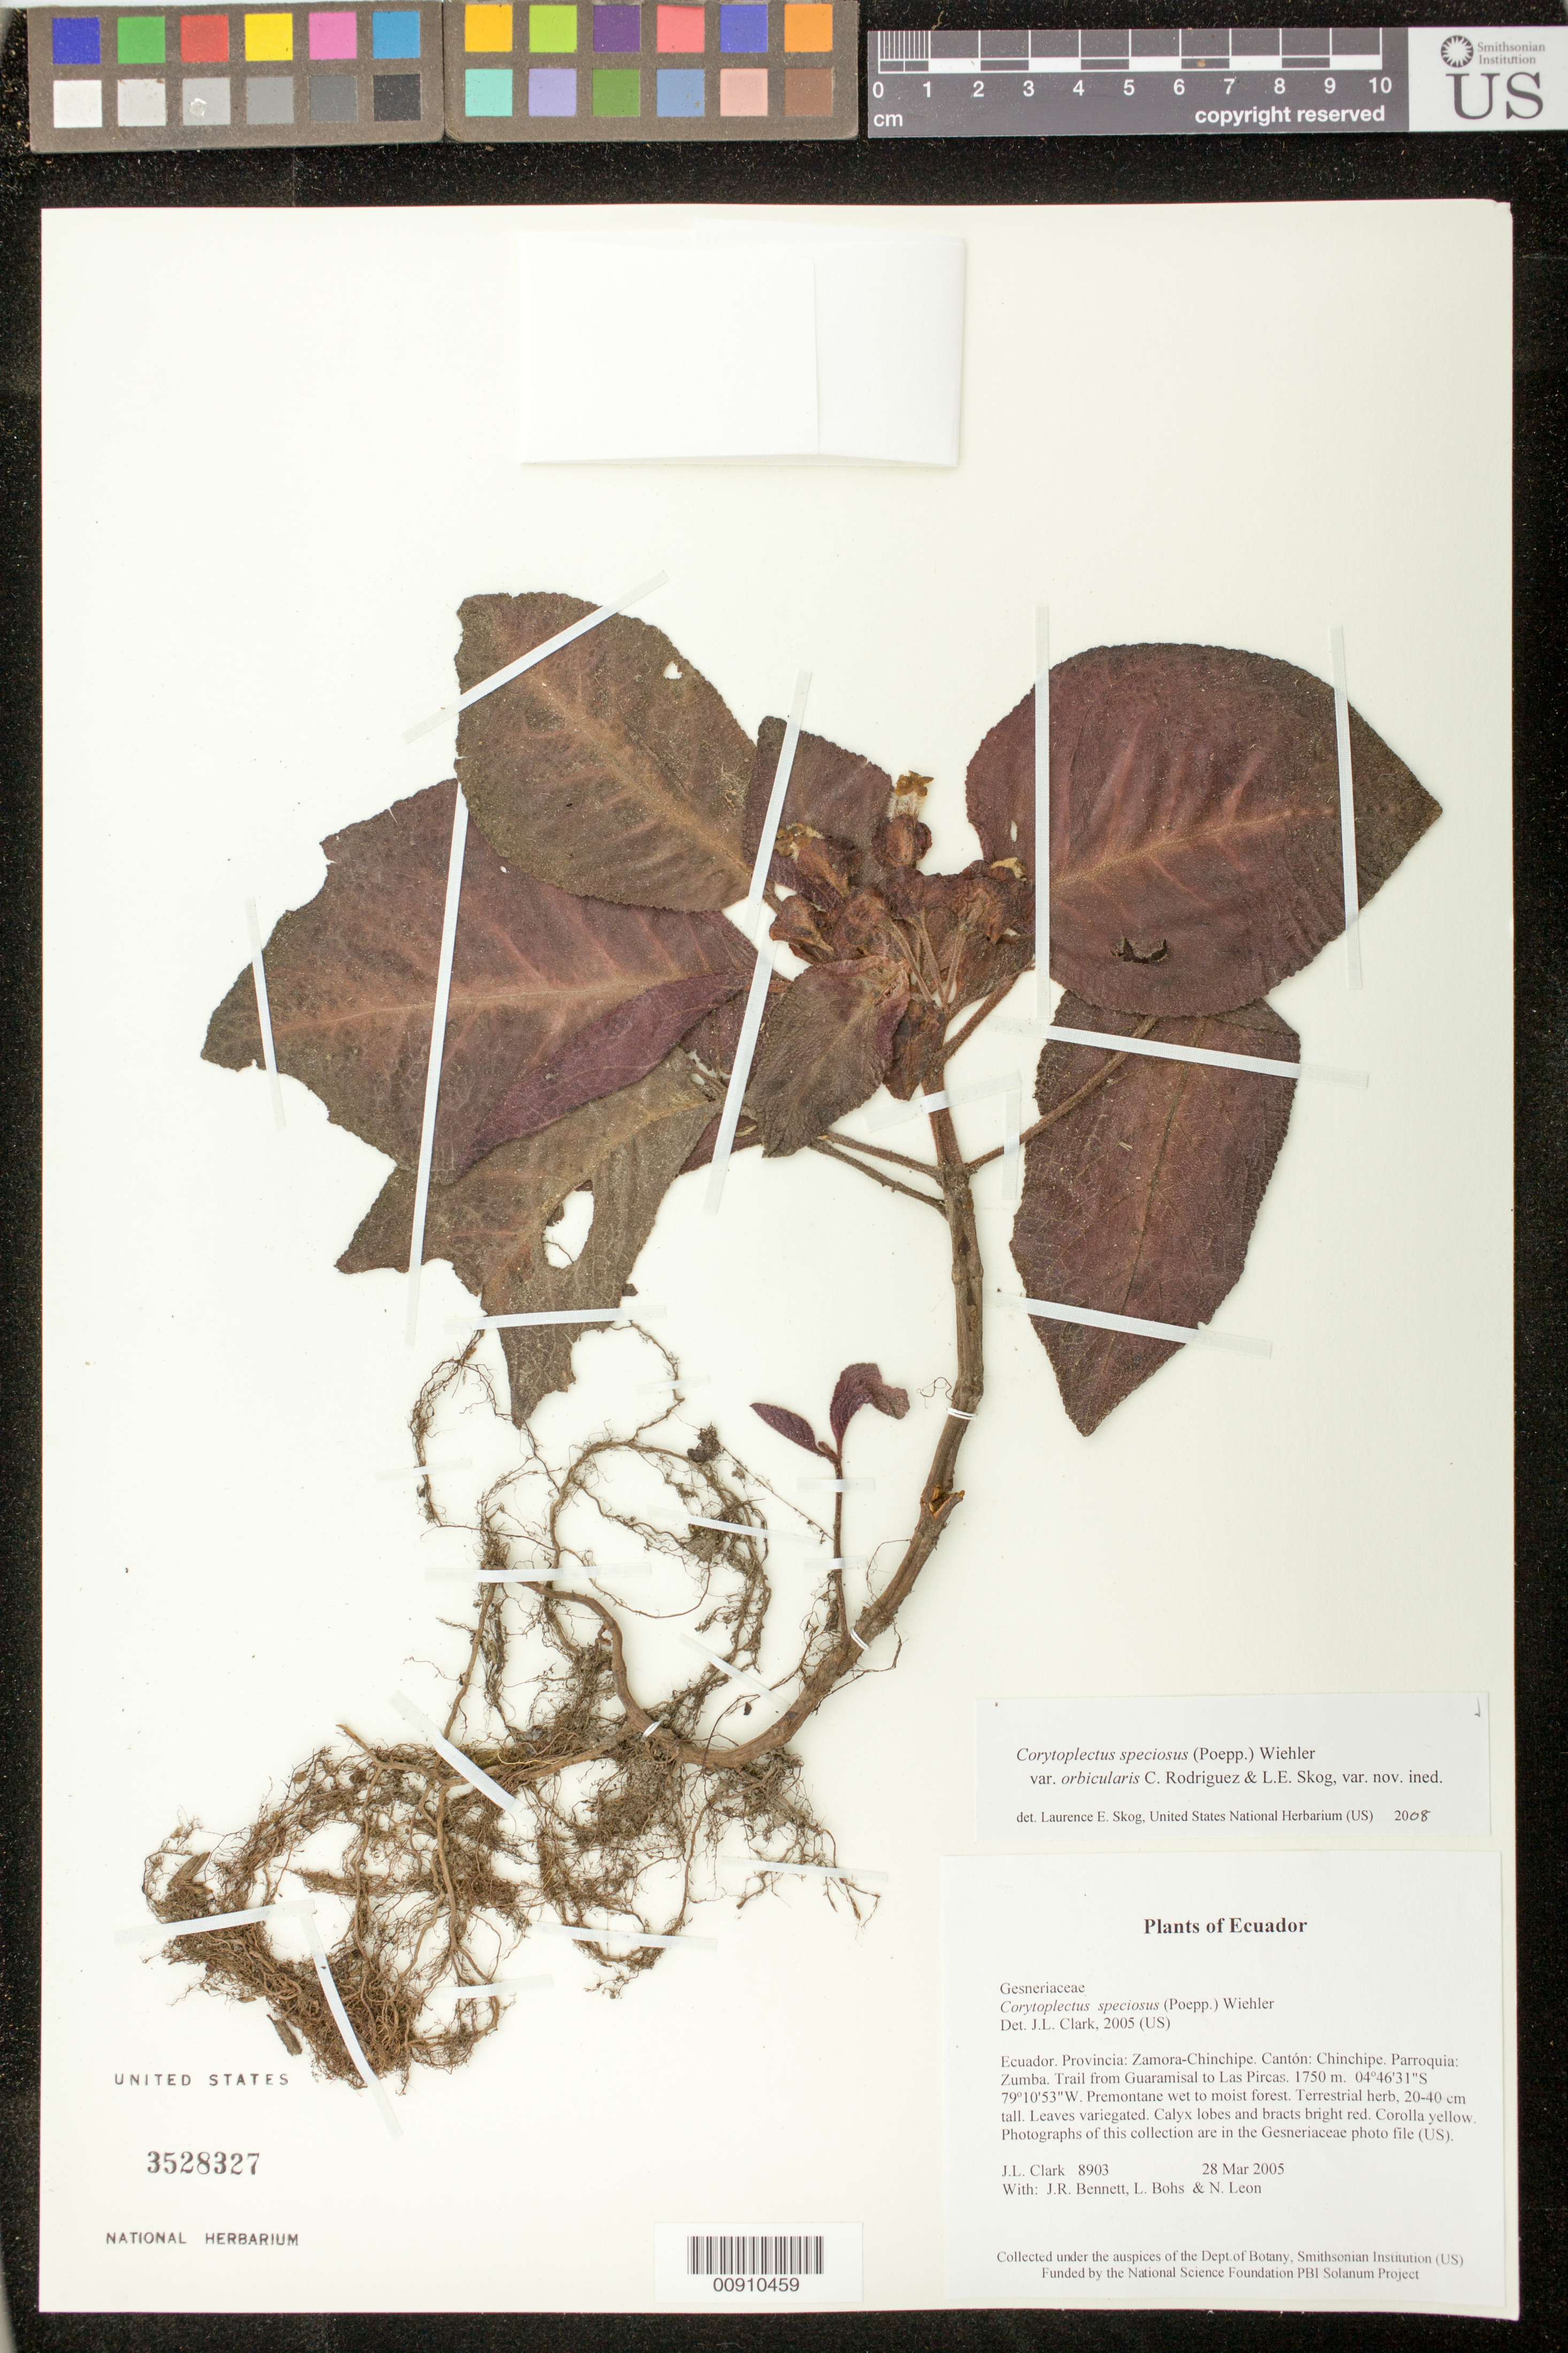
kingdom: Plantae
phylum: Tracheophyta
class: Magnoliopsida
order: Lamiales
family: Gesneriaceae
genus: Corytoplectus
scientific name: Corytoplectus speciosus var. orbicularis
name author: Rodr.-Flores & L.E. Skog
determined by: Skog, Laurence E.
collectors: J. L. Clark, J. R. Bennett, L. A. Bohs & N. Leon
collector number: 8903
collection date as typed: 28 Mar 2005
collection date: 2005-03-28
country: Ecuador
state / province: Zamora-Chinchipe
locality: Chinchipe. Parroquia: Zumba. Trail from Guaramisal to Las Pircas.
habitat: Premontane wet to moist forest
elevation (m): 1750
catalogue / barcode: US 3528327